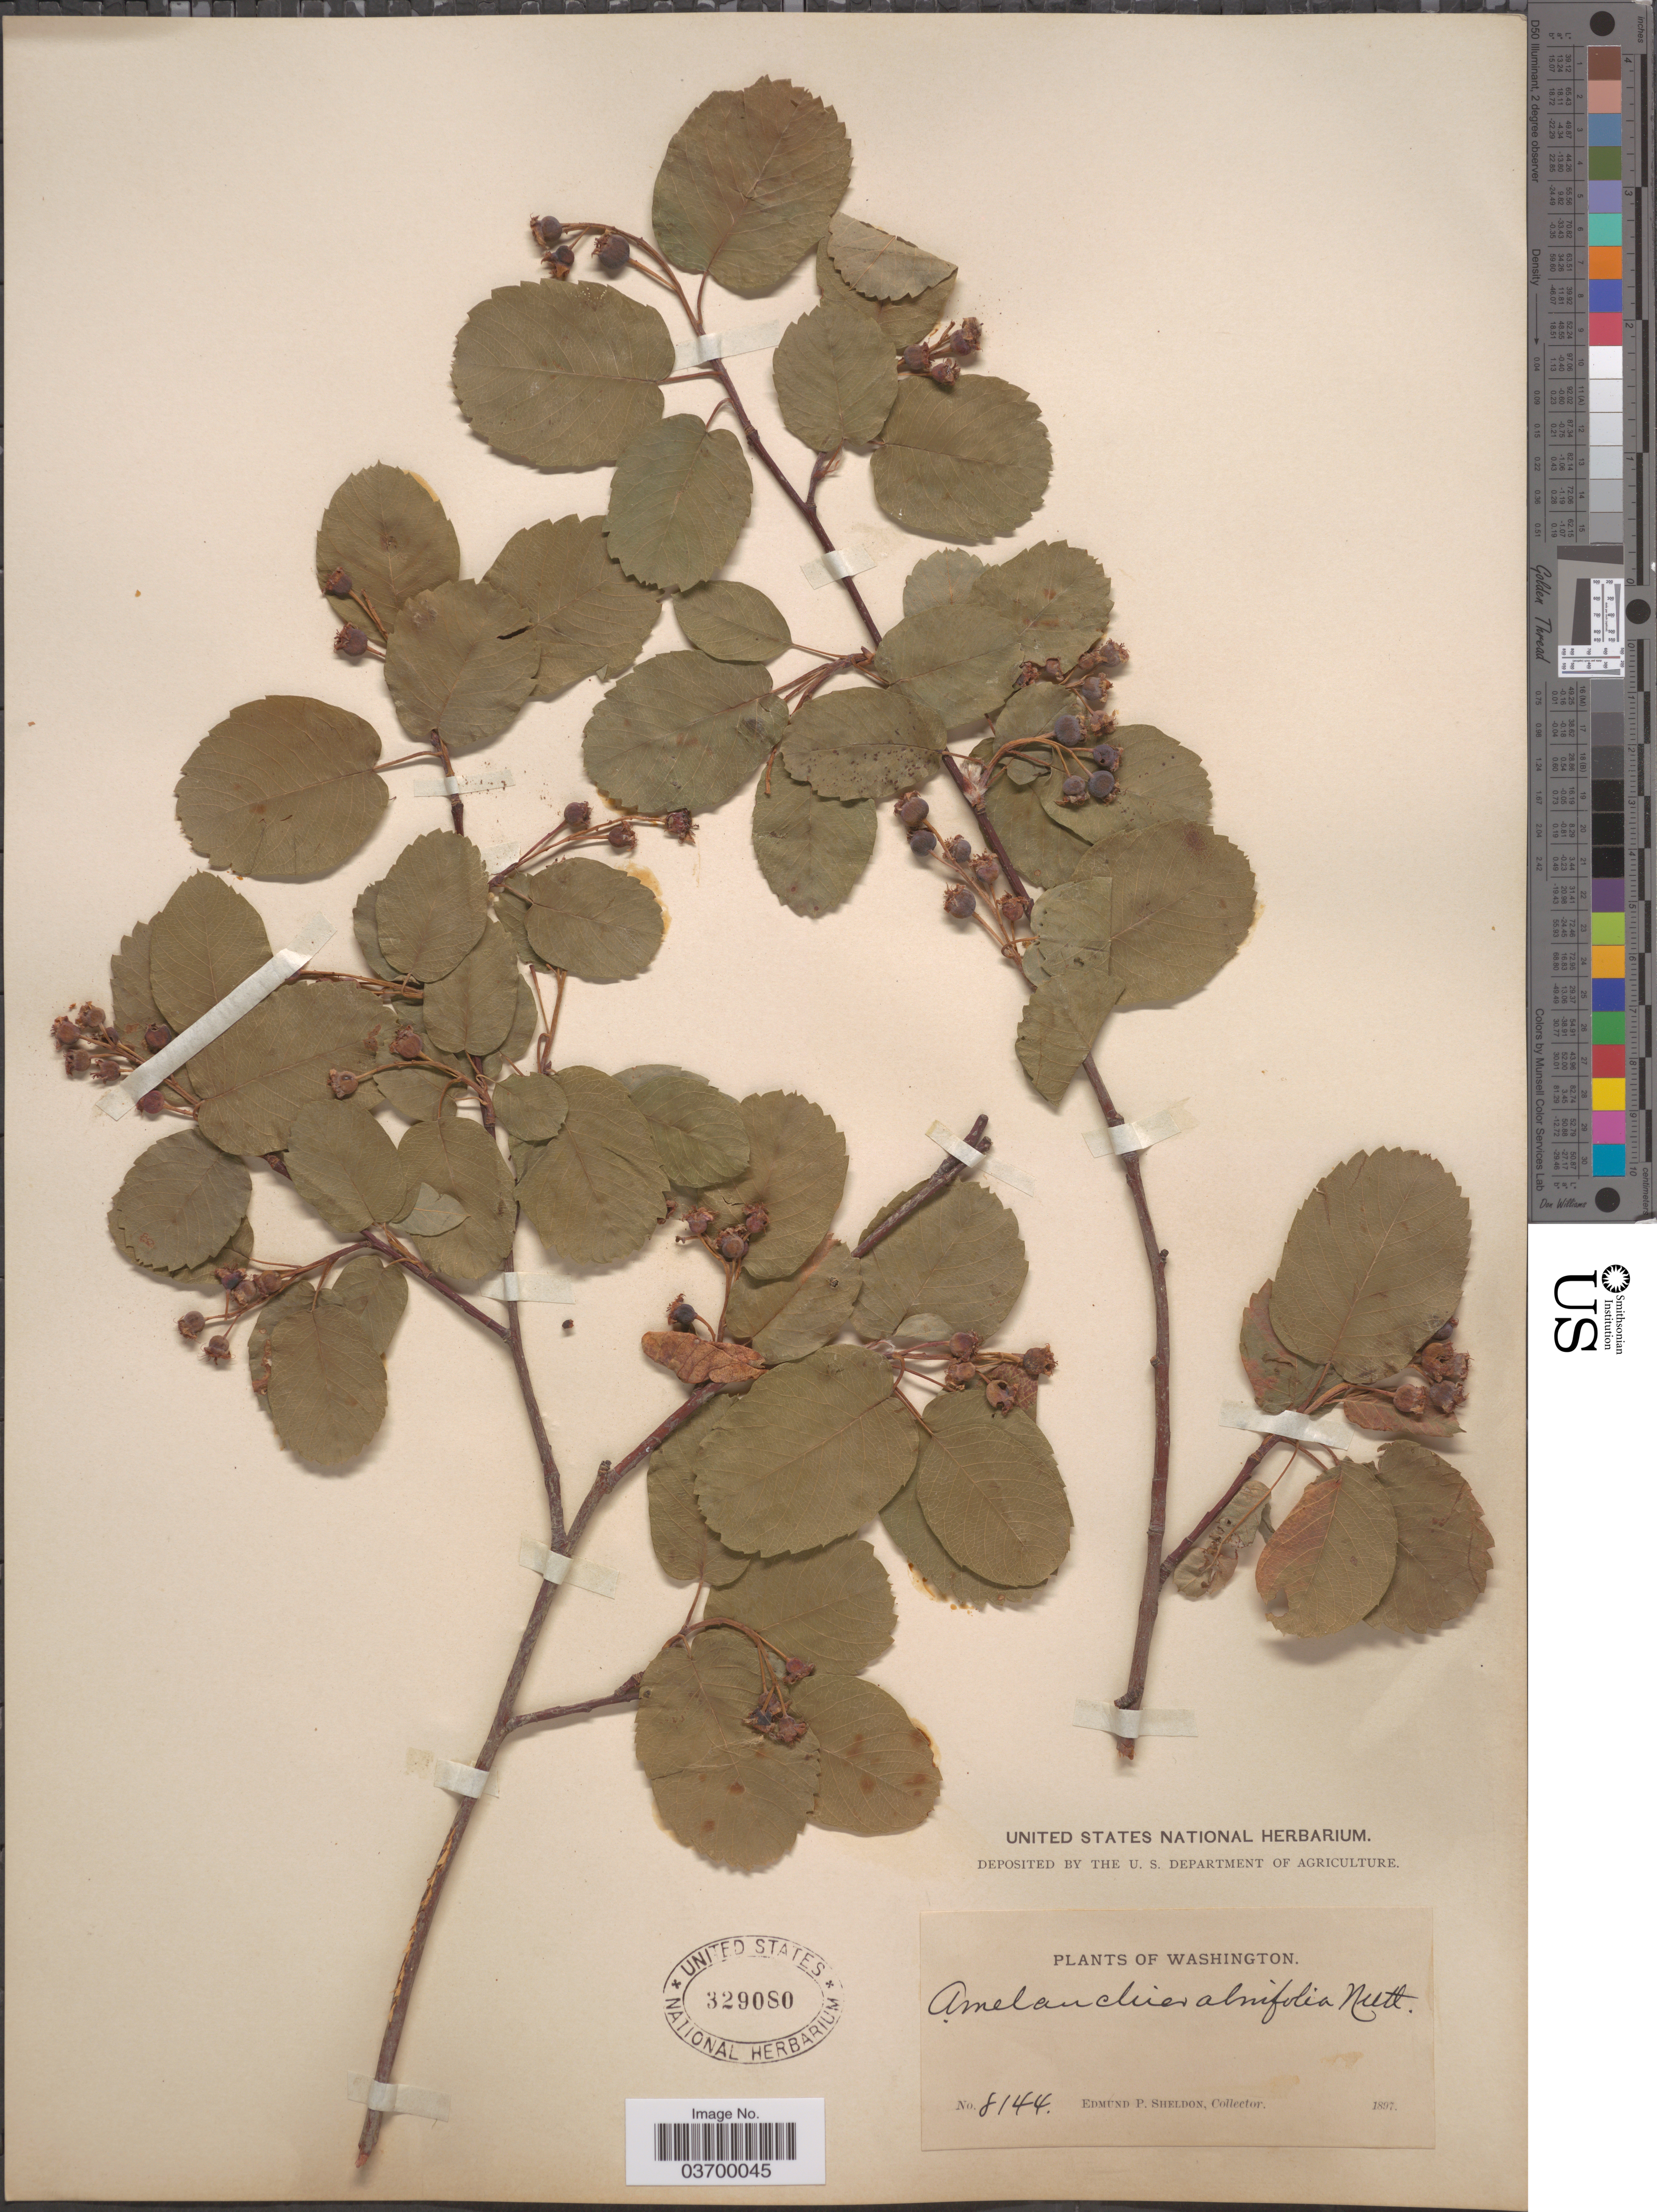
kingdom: Plantae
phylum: Tracheophyta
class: Magnoliopsida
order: Rosales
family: Rosaceae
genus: Amelanchier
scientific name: Amelanchier alnifolia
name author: (Nutt.) Nutt. ex M. Roem.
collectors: E. P. Sheldon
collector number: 8144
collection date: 1897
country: United States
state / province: Washington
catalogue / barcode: US 329080